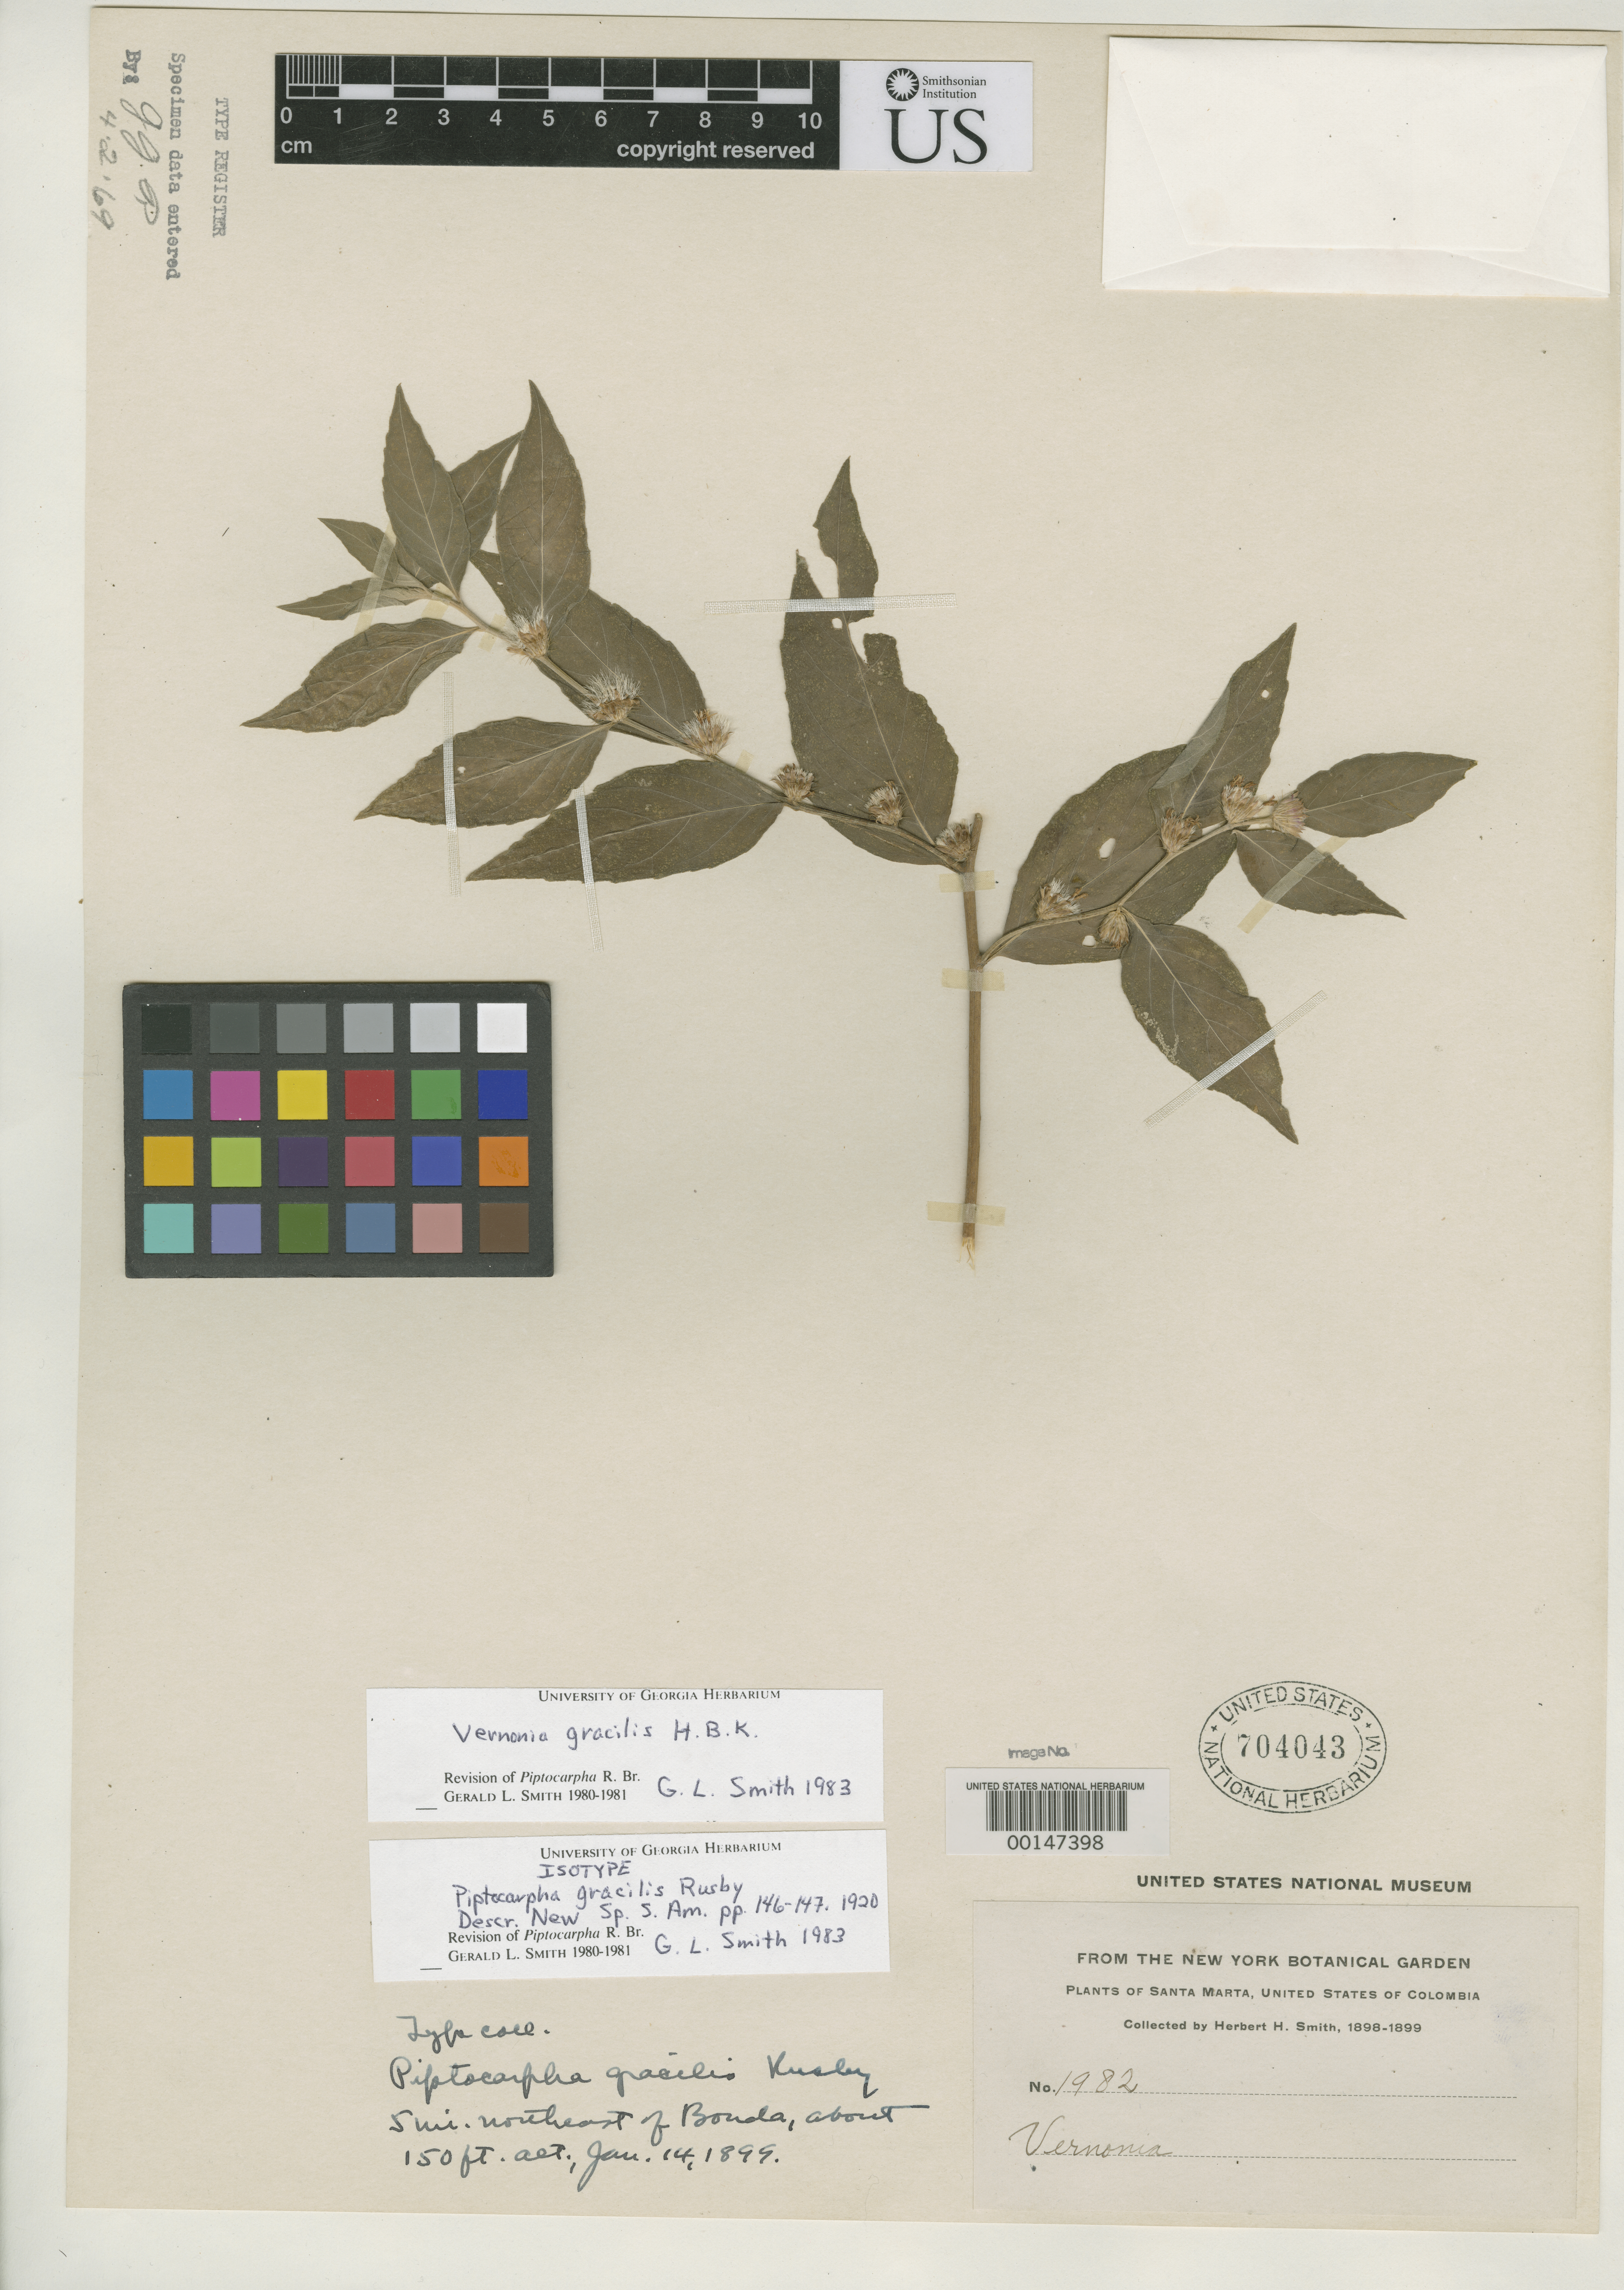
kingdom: Plantae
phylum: Tracheophyta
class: Magnoliopsida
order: Asterales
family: Asteraceae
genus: Piptocarpha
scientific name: Piptocarpha gracilis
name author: Rusby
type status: Isotype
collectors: Herbert H. Smith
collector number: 1982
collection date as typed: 14 Jan 1899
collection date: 1899-01-14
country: Colombia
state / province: Magdalena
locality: Santa Marta.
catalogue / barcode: US 704043